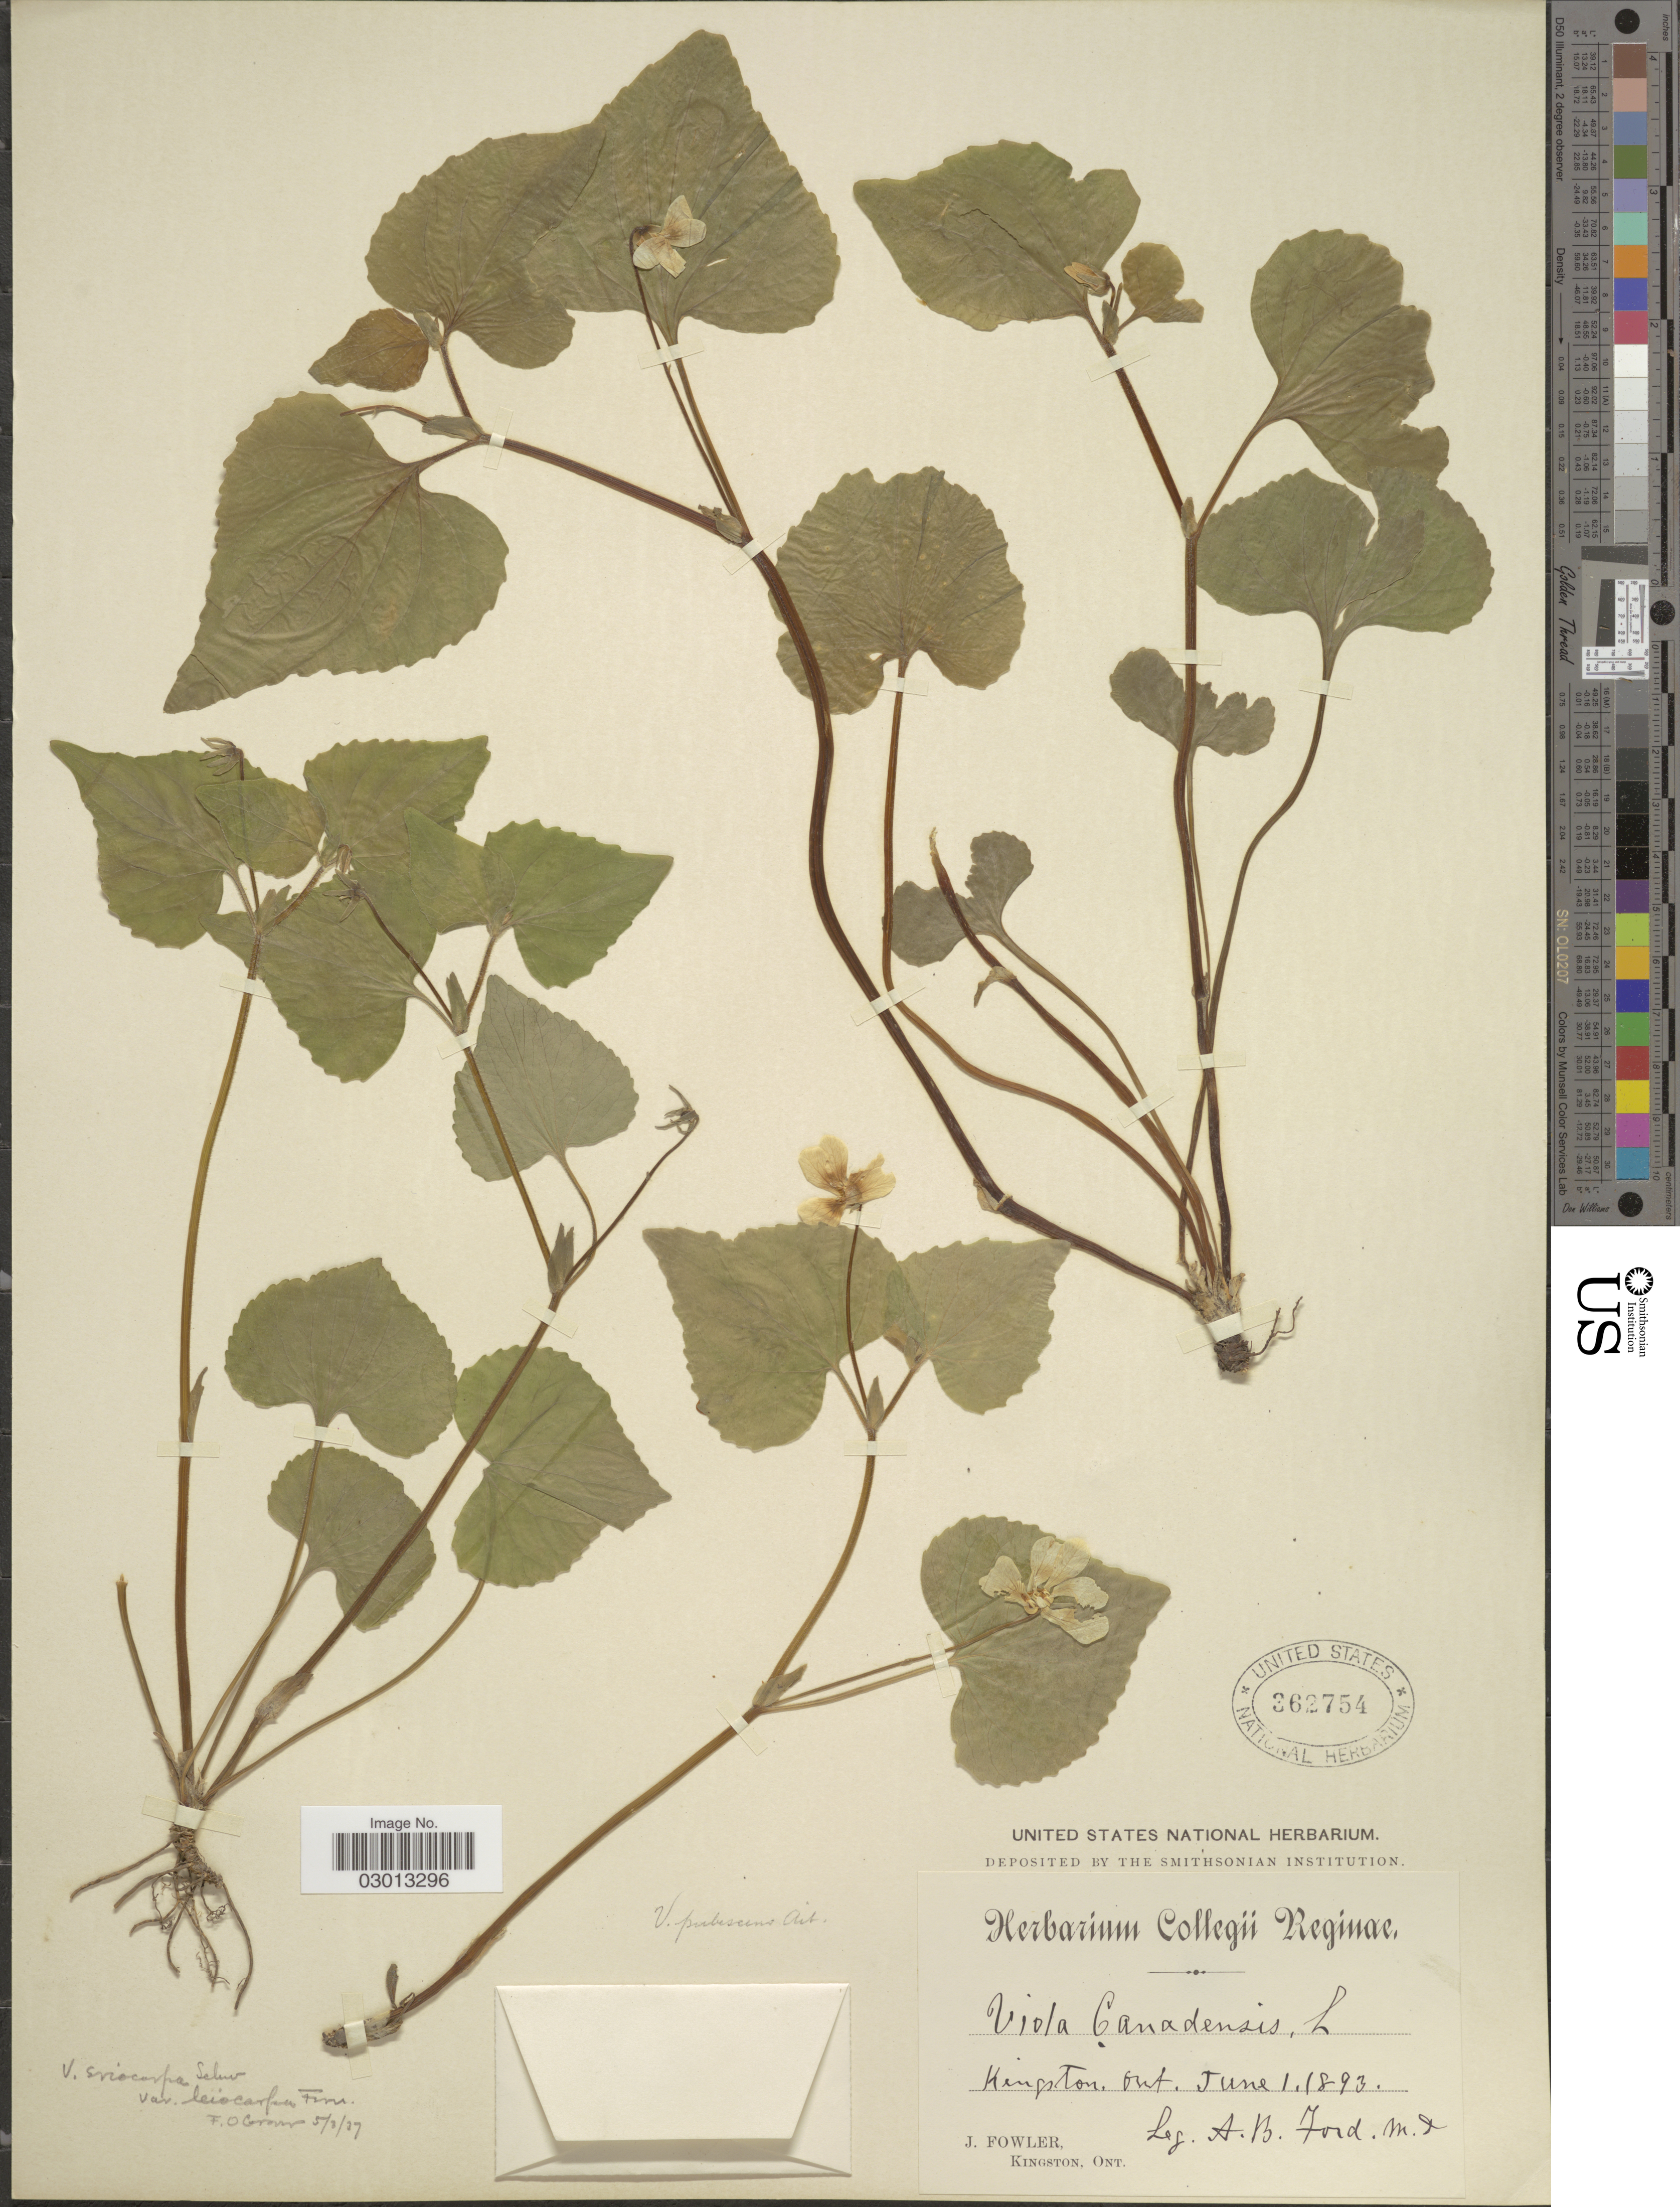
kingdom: Plantae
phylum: Tracheophyta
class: Magnoliopsida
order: Malpighiales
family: Violaceae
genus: Viola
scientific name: Viola pensylvanica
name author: Michx.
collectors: A. Ford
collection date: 1893-06-01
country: Canada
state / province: Ontario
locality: Kingston.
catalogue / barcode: US 362754